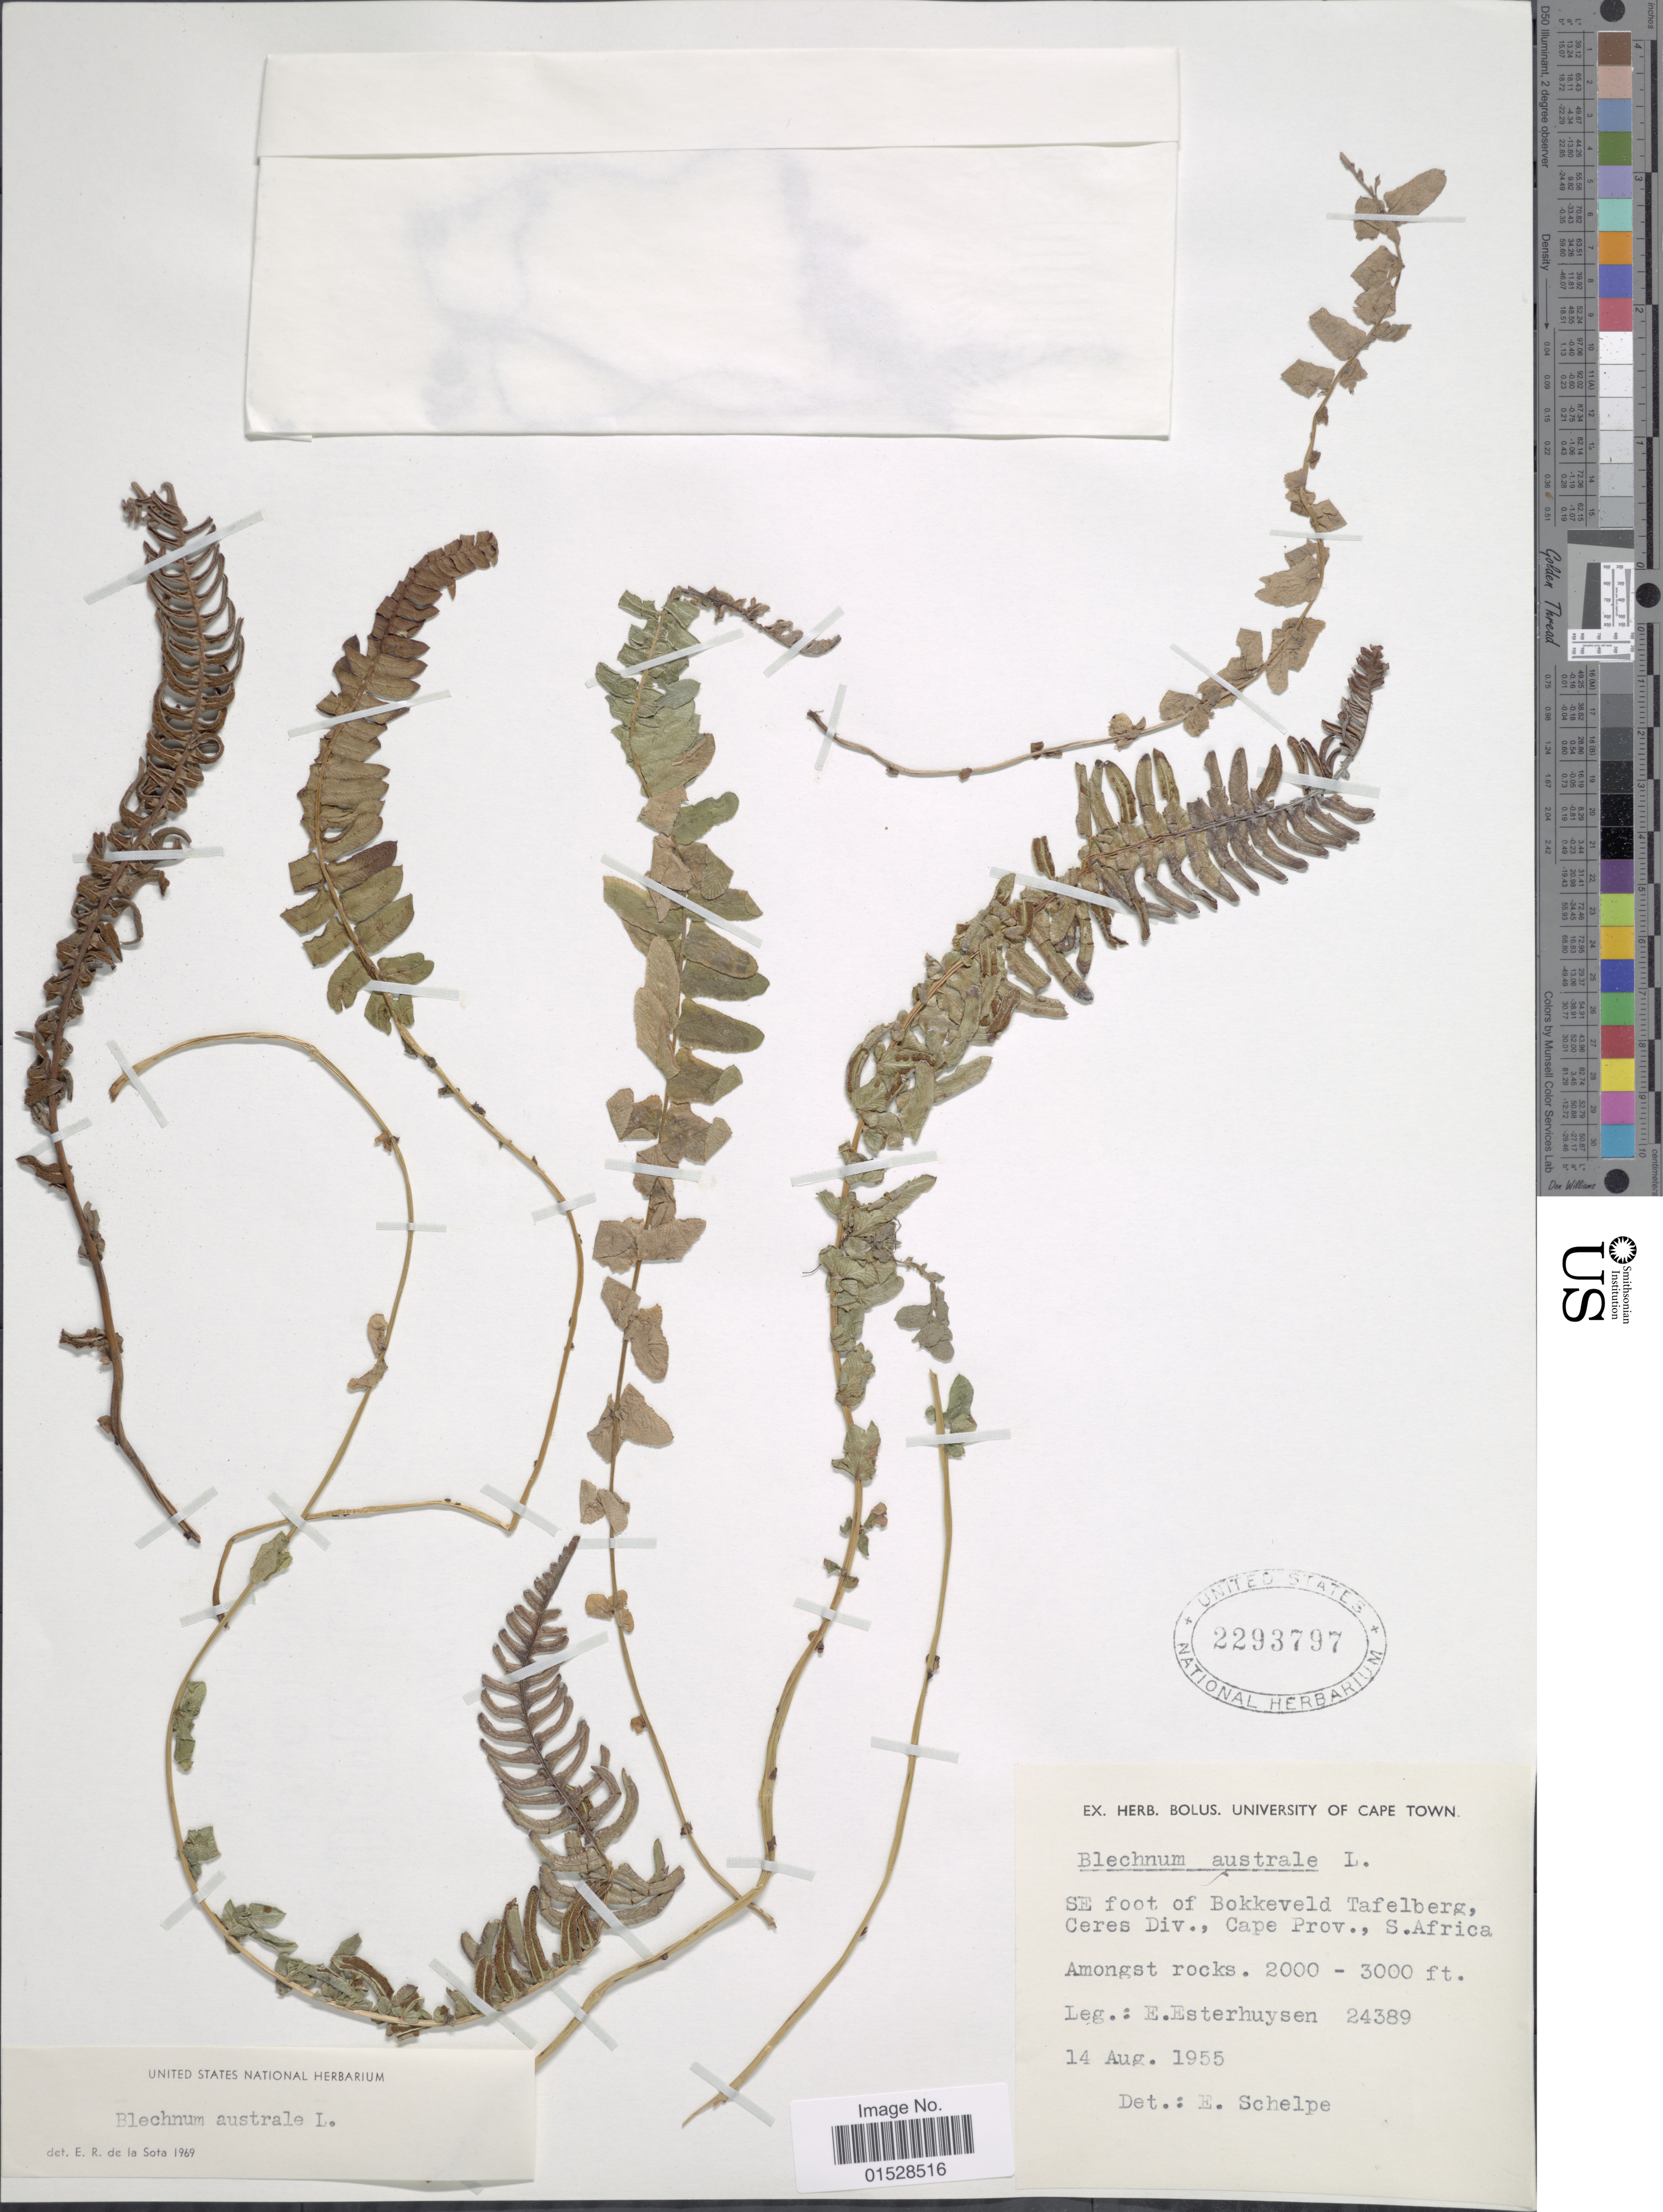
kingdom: Plantae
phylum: Tracheophyta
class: Polypodiopsida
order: Polypodiales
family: Blechnaceae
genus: Blechnum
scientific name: Blechnum australe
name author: L.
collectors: E. E. Esterhuysen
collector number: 24389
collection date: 1955-08-14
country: South Africa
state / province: Western Cape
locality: SE foot of Bokkeveld Tafelberg, Ceres Div.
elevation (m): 610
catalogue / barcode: US 2293797